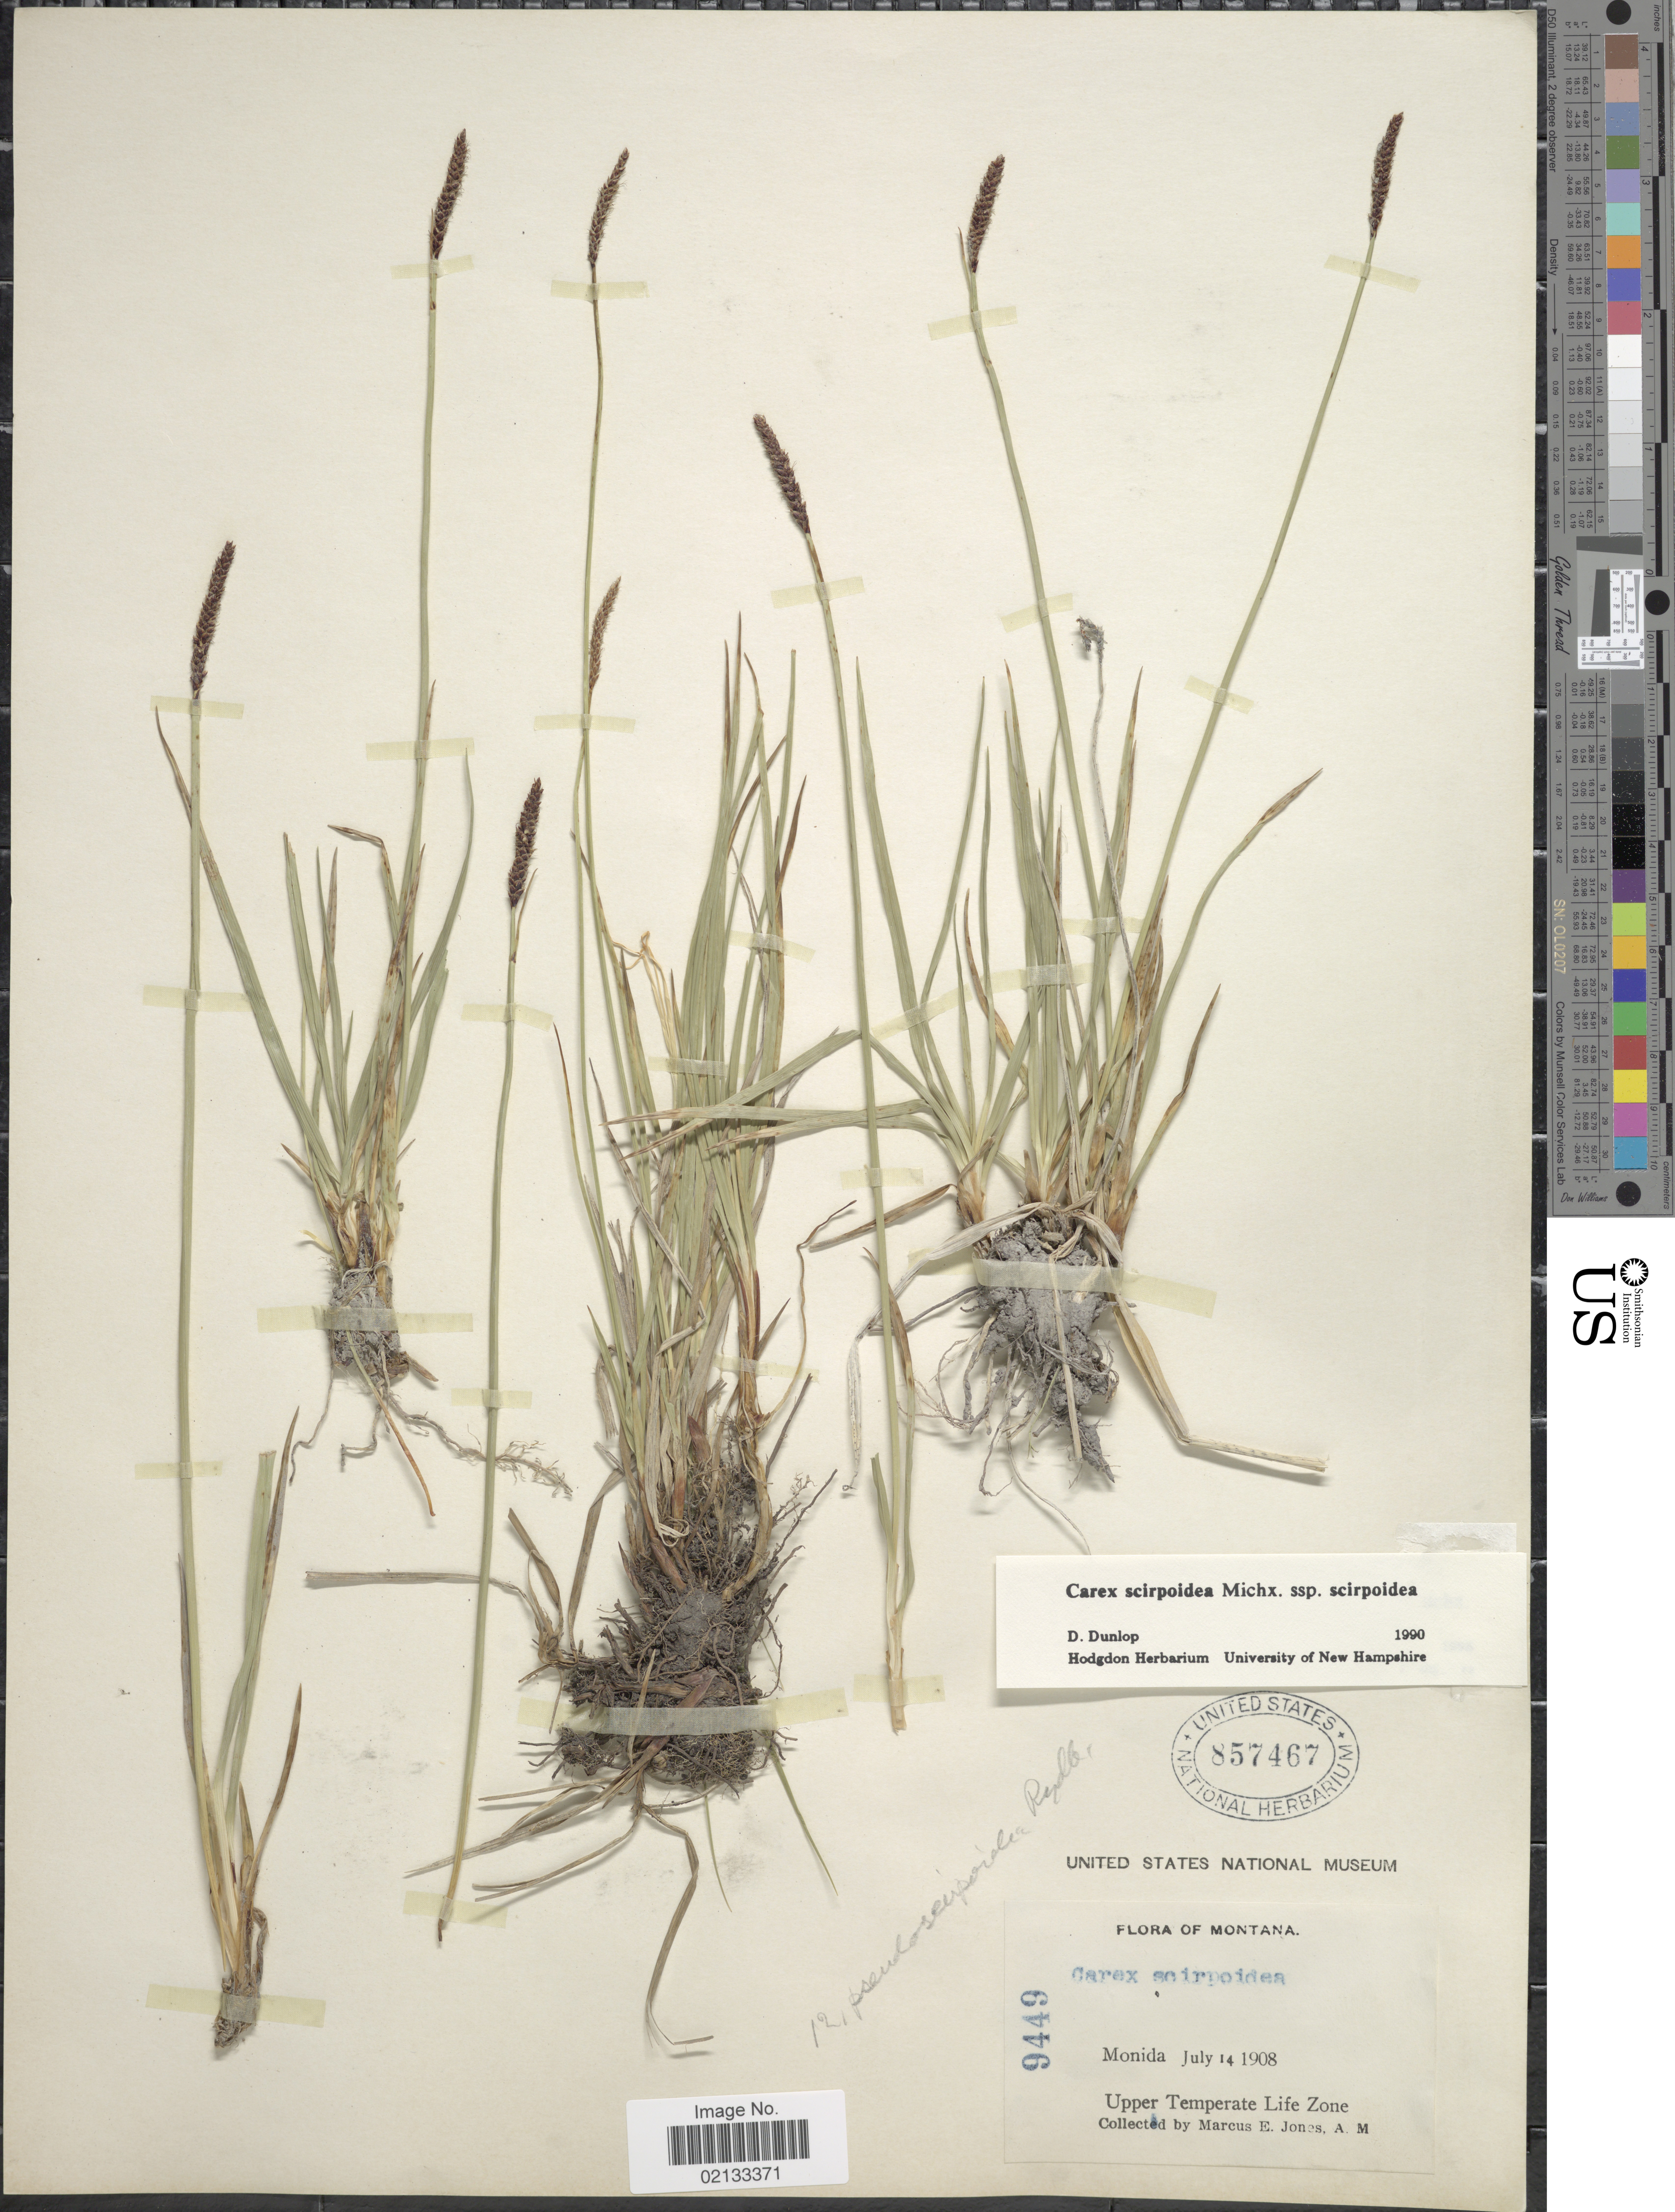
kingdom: Plantae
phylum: Tracheophyta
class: Liliopsida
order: Poales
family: Cyperaceae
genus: Carex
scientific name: Carex scirpoidea subsp. scirpoidea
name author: Michx.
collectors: M. E. Jones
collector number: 9449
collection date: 1908-07-14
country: United States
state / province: Montana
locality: Monida, Upper Temperate Life Zone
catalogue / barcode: US 857467